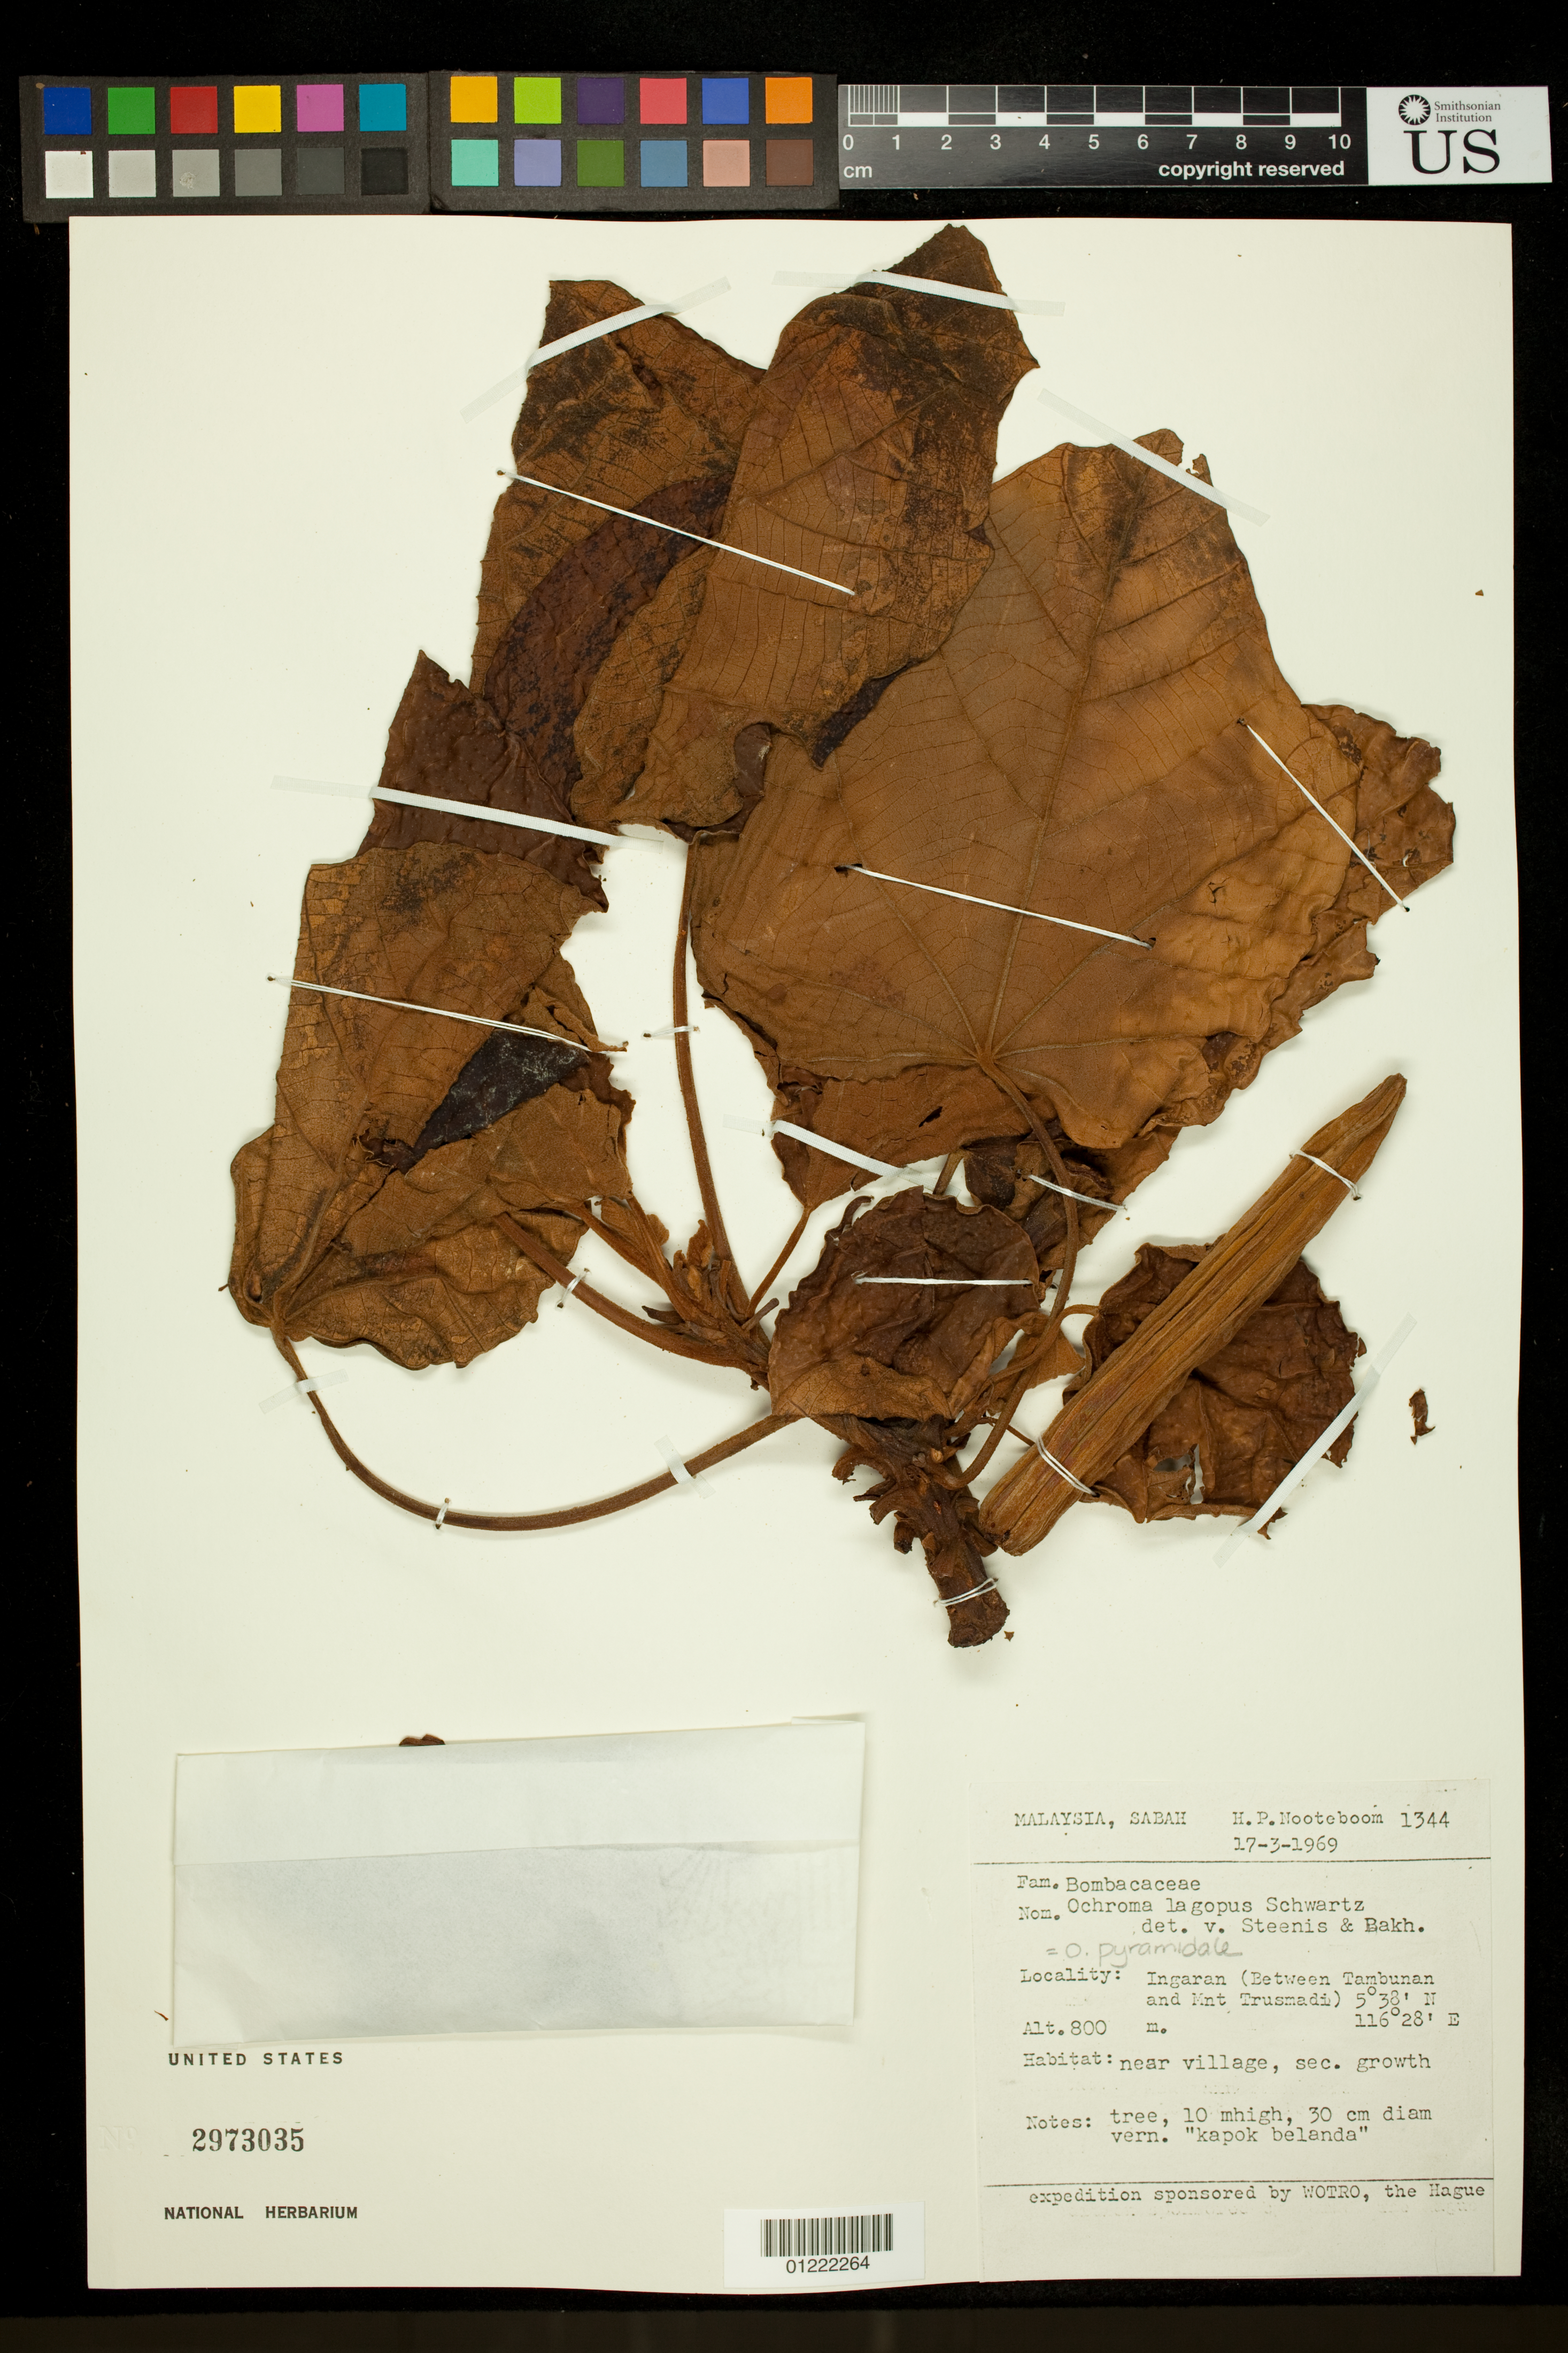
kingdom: Plantae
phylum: Tracheophyta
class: Magnoliopsida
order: Malvales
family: Malvaceae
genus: Ochroma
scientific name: Ochroma pyramidale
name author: (Cav. ex Lam.) Urb.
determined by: Dorr, L. J., (BOT), Smithsonian Institution - National Museum of Natural History (UNITED STATES)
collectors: H. P. Nooteboom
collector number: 1344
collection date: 1969-03-17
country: Malaysia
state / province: Sabah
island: Borneo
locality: Ingaran, between Tambunan and Mnt Trusmadi) near village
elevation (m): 800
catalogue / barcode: US 2973035